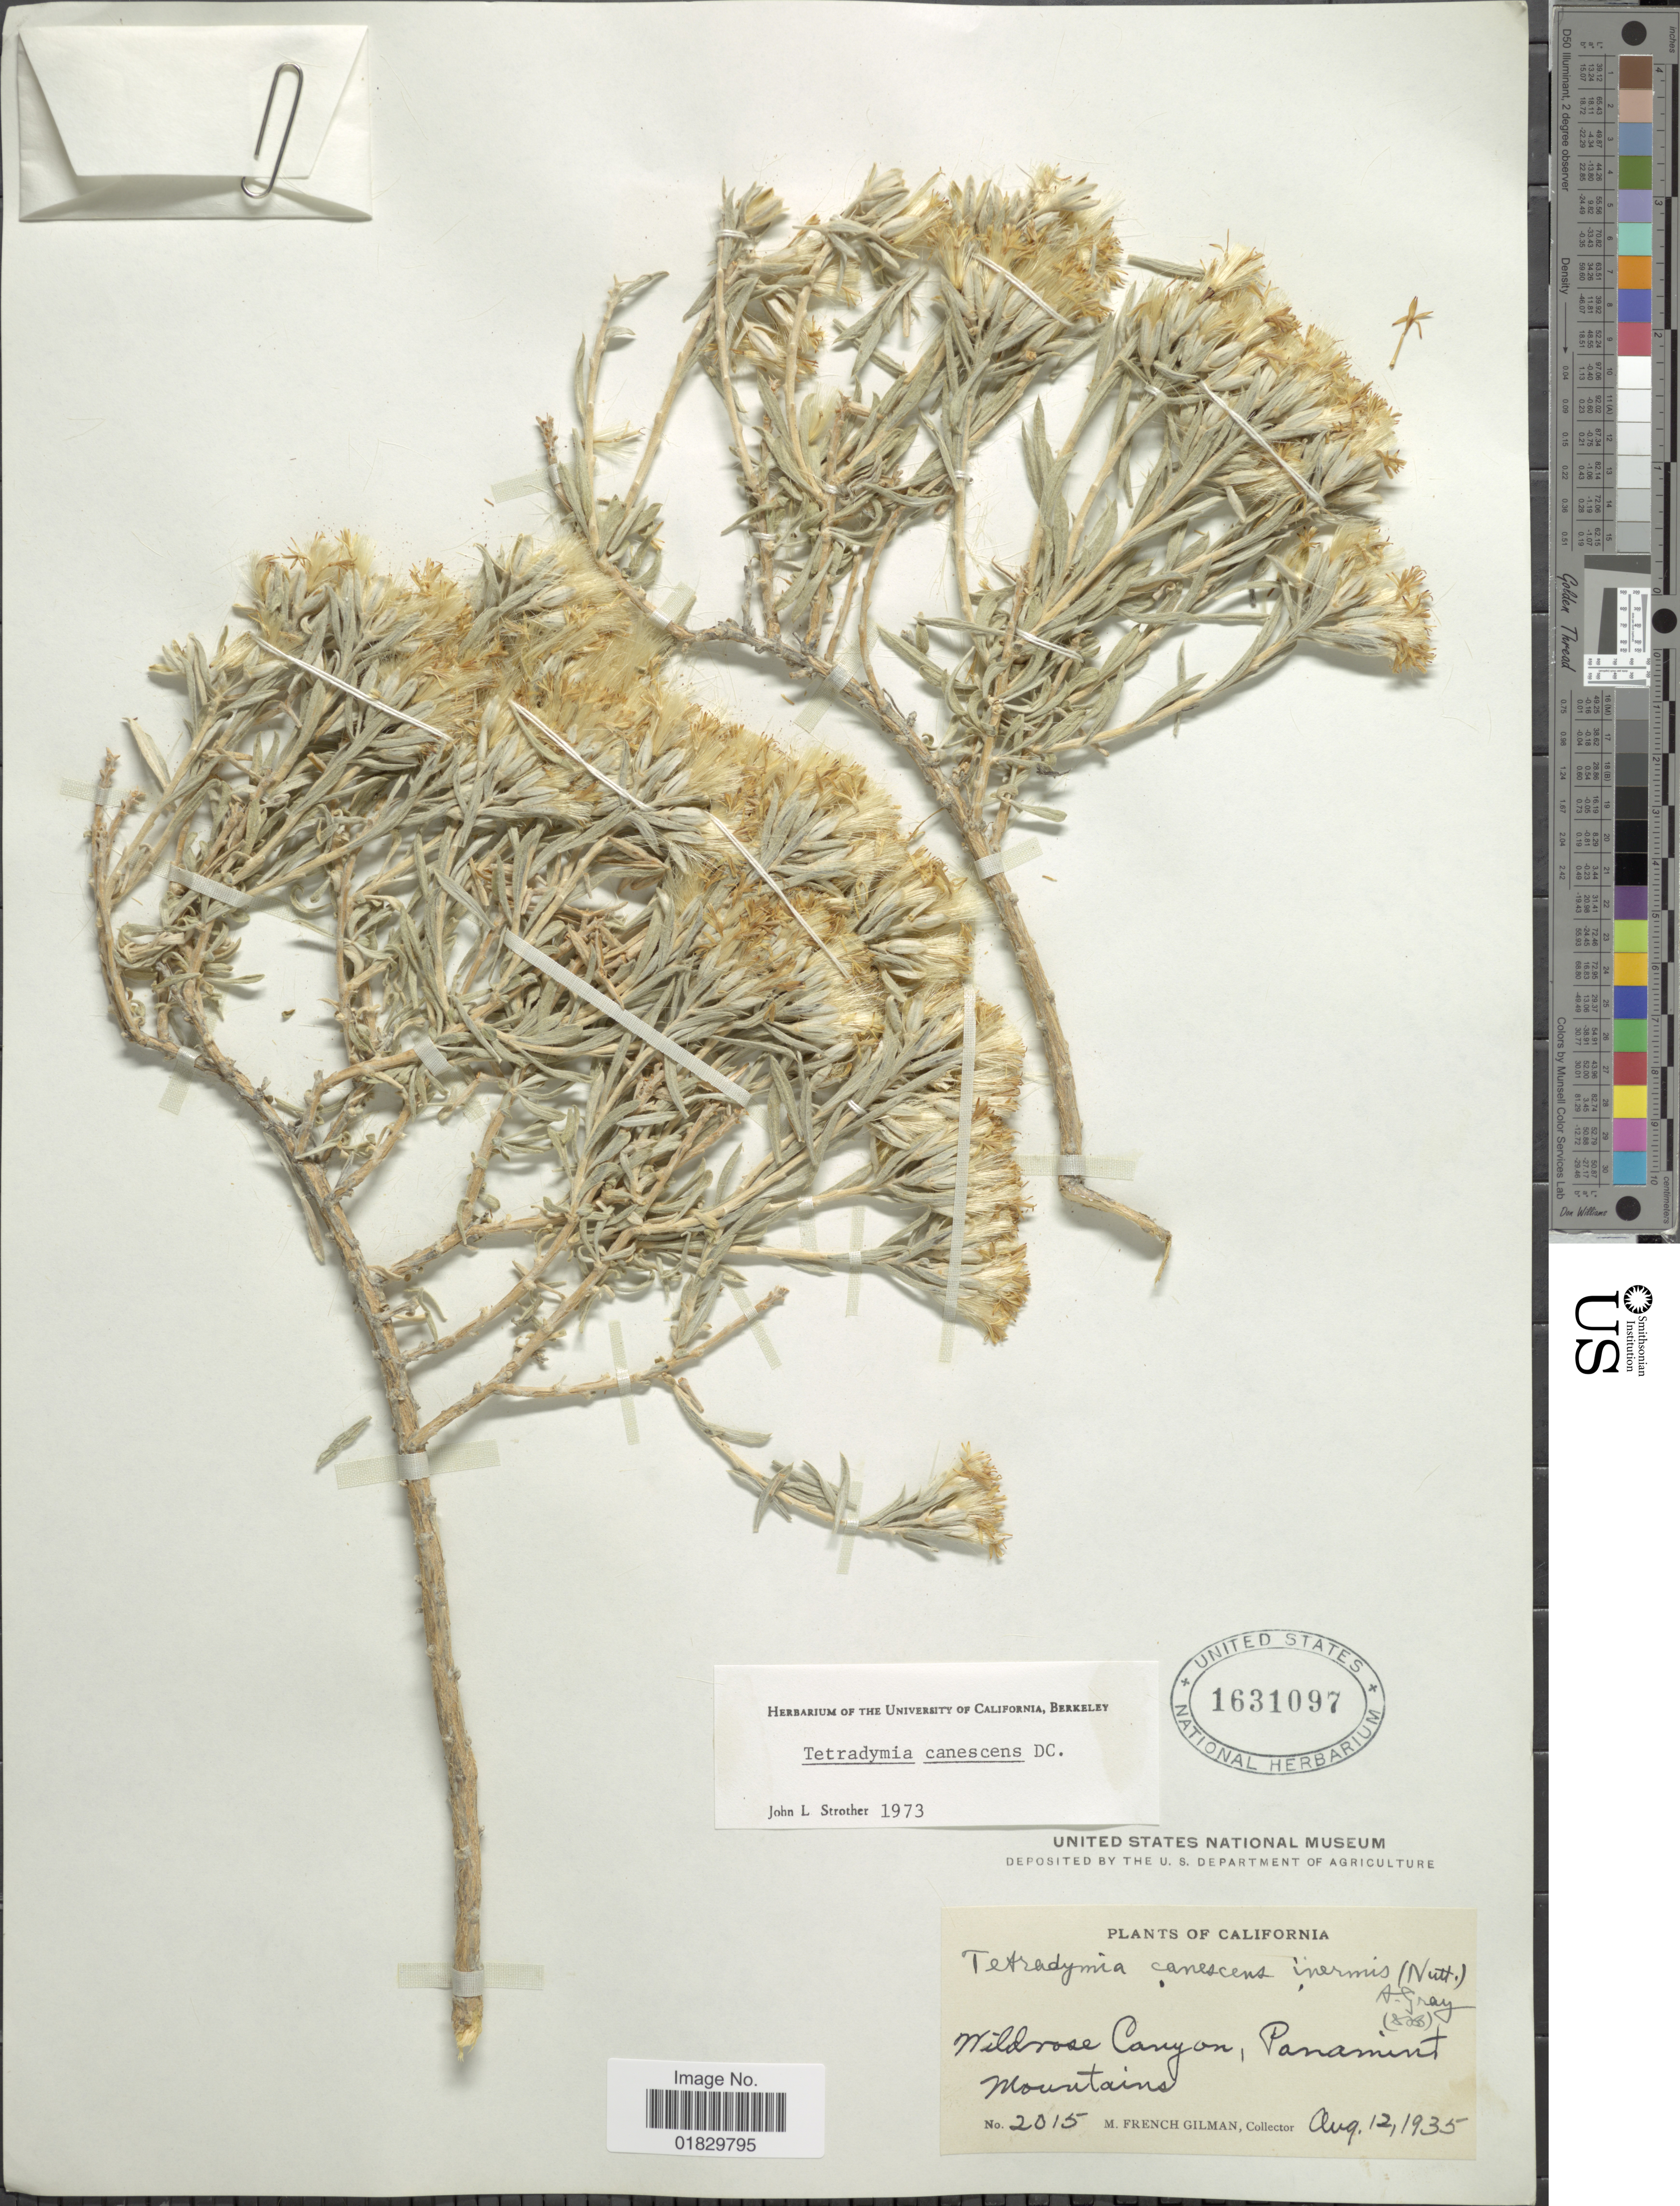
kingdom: Plantae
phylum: Tracheophyta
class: Magnoliopsida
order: Asterales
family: Asteraceae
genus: Tetradymia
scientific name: Tetradymia canescens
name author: DC.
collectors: M. F. Gilman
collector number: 2015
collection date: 1935-08-12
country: United States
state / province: California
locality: Wildrose Canyon, Panamint Mountains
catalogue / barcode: US 1631097